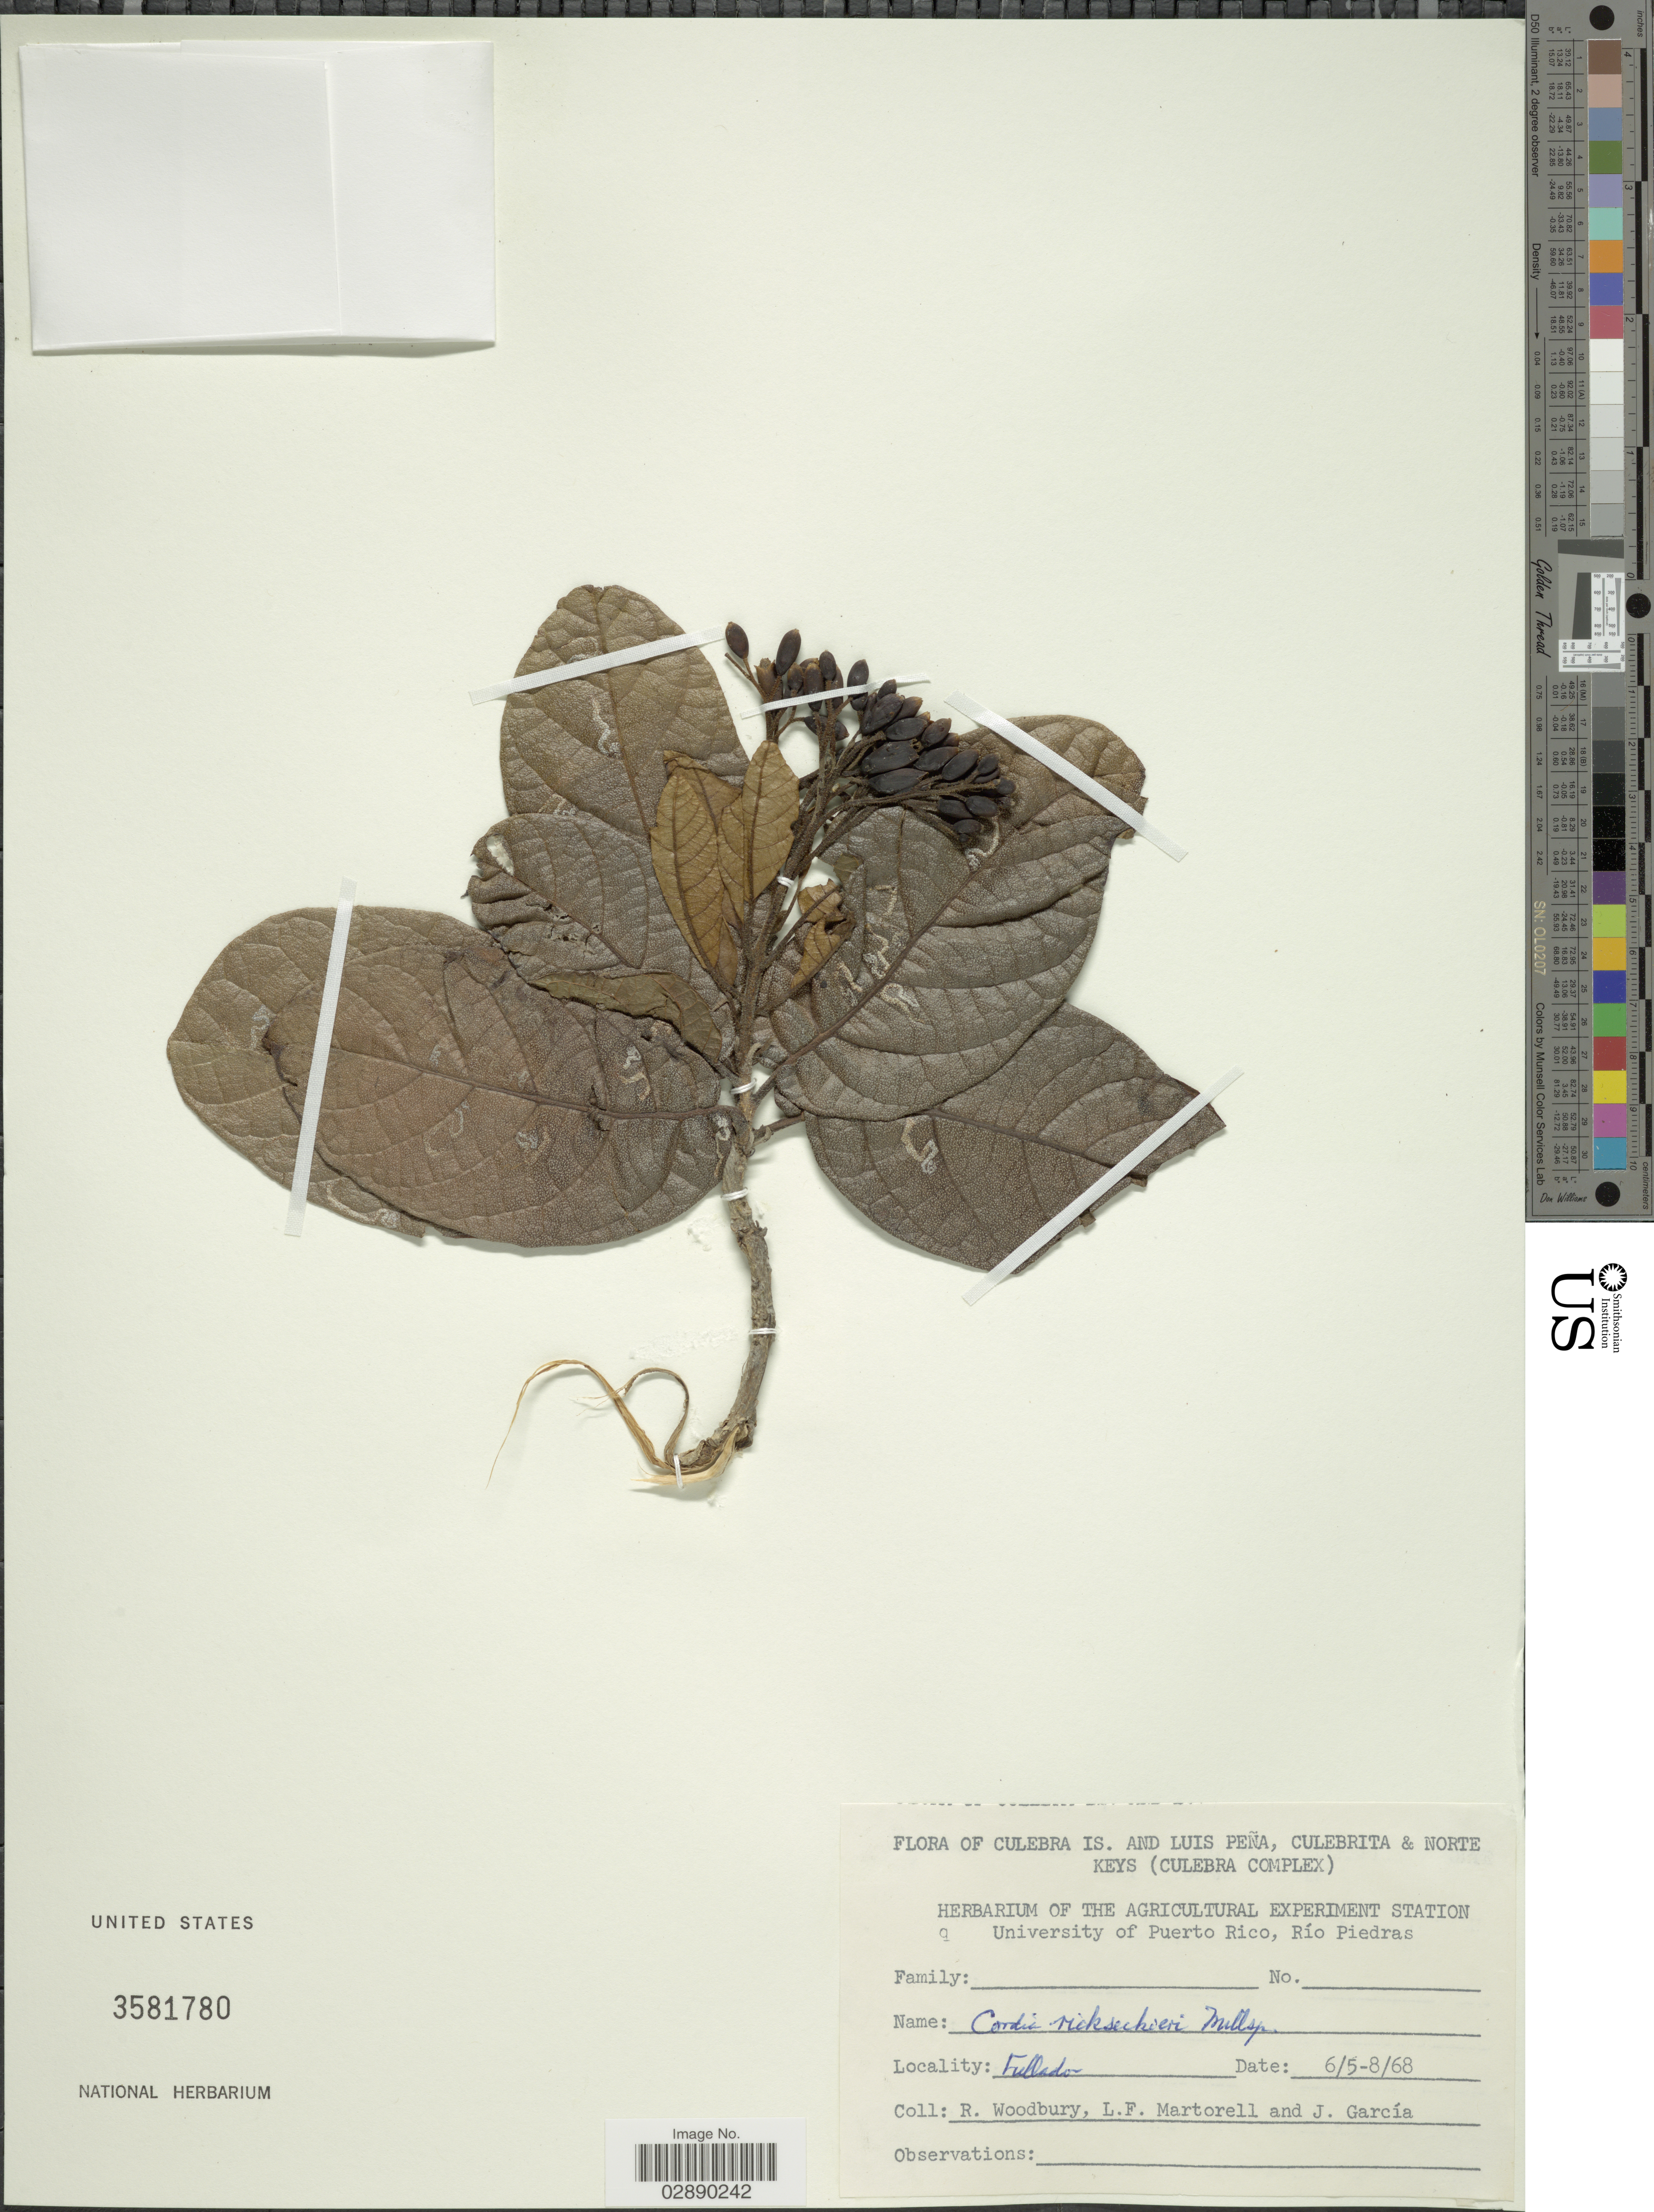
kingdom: Plantae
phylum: Tracheophyta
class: Magnoliopsida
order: Boraginales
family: Cordiaceae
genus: Cordia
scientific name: Cordia rickseckeri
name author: Millsp.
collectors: R. Woodbury, L. Martorell & J. García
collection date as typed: Transcribed d/m/y: 5/6/68 to 8/6/68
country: Puerto Rico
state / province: Culebra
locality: Culebra Is. and Luis Peña, Culebrita & Norte Keys. Fullado.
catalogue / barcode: US 3581780